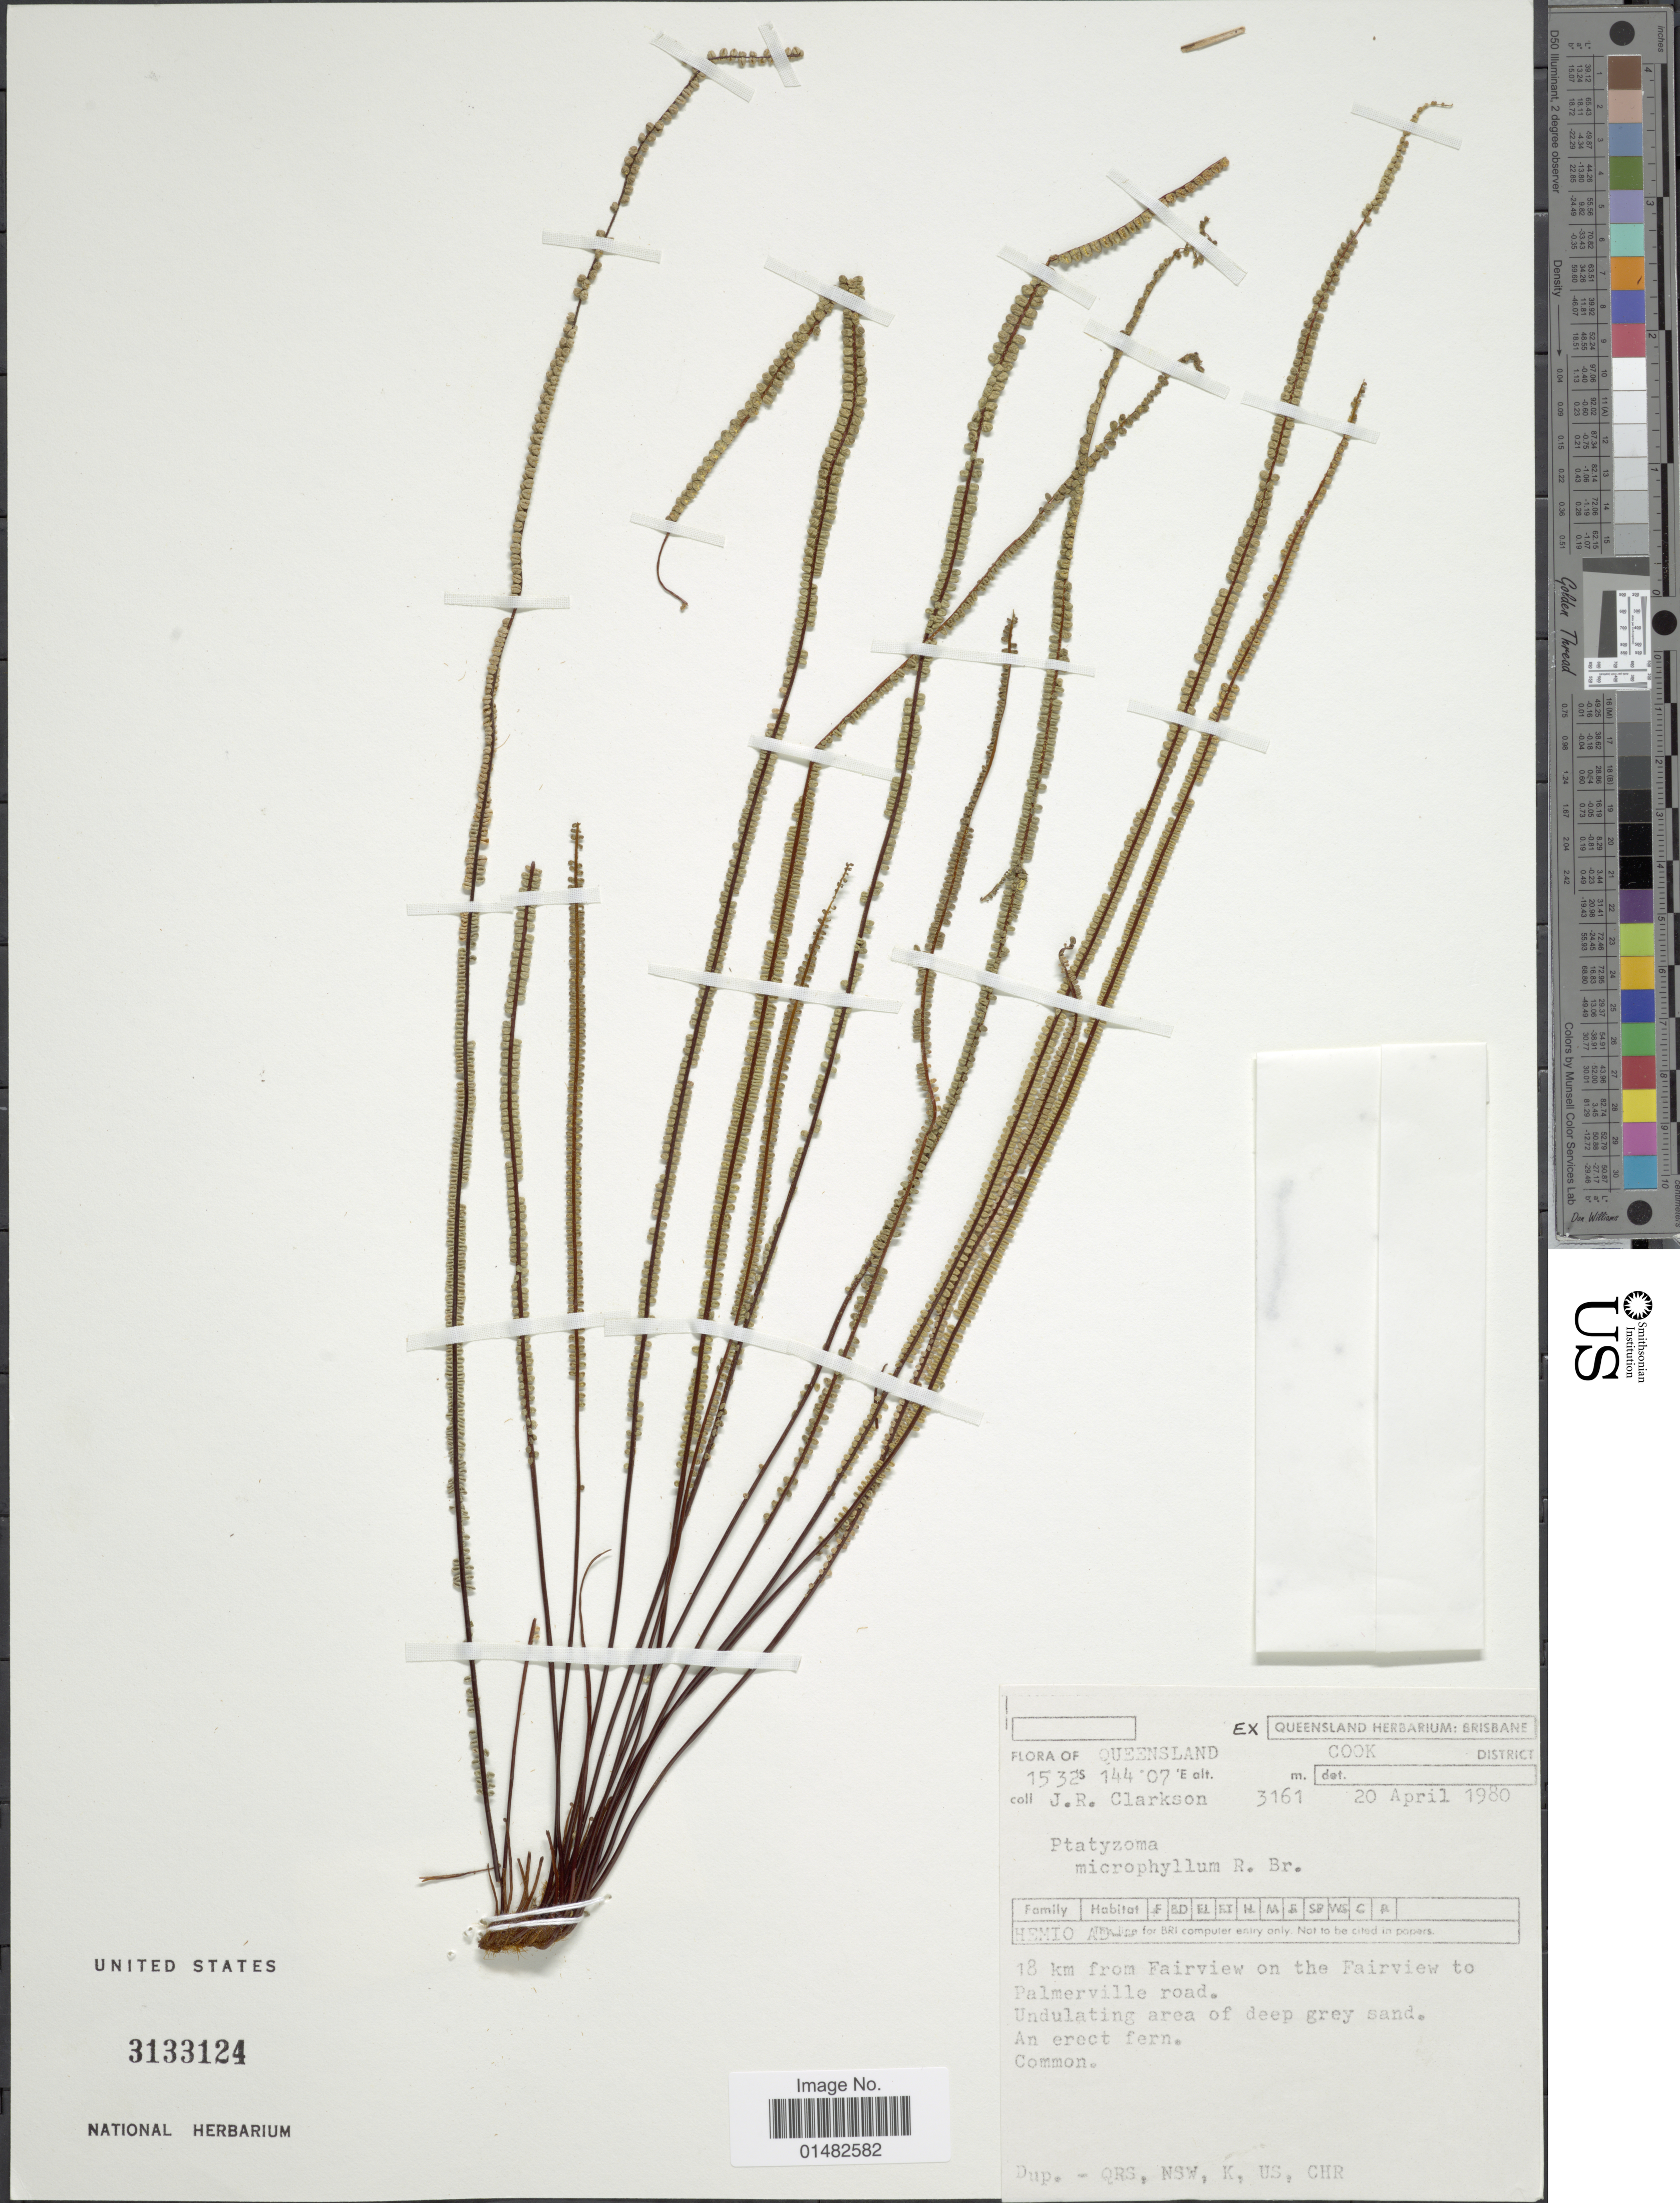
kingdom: Plantae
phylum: Tracheophyta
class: Polypodiopsida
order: Polypodiales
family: Pteridaceae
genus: Pteris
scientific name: Pteris platyzomopsis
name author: Christenh. & H. Schneid.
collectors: J. Clarkson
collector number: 3161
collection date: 1980-04-20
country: Australia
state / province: Queensland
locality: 18 km from Highway on the Fairview to Palmerville road, Cook District, Queensland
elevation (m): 3161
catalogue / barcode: US 3133124